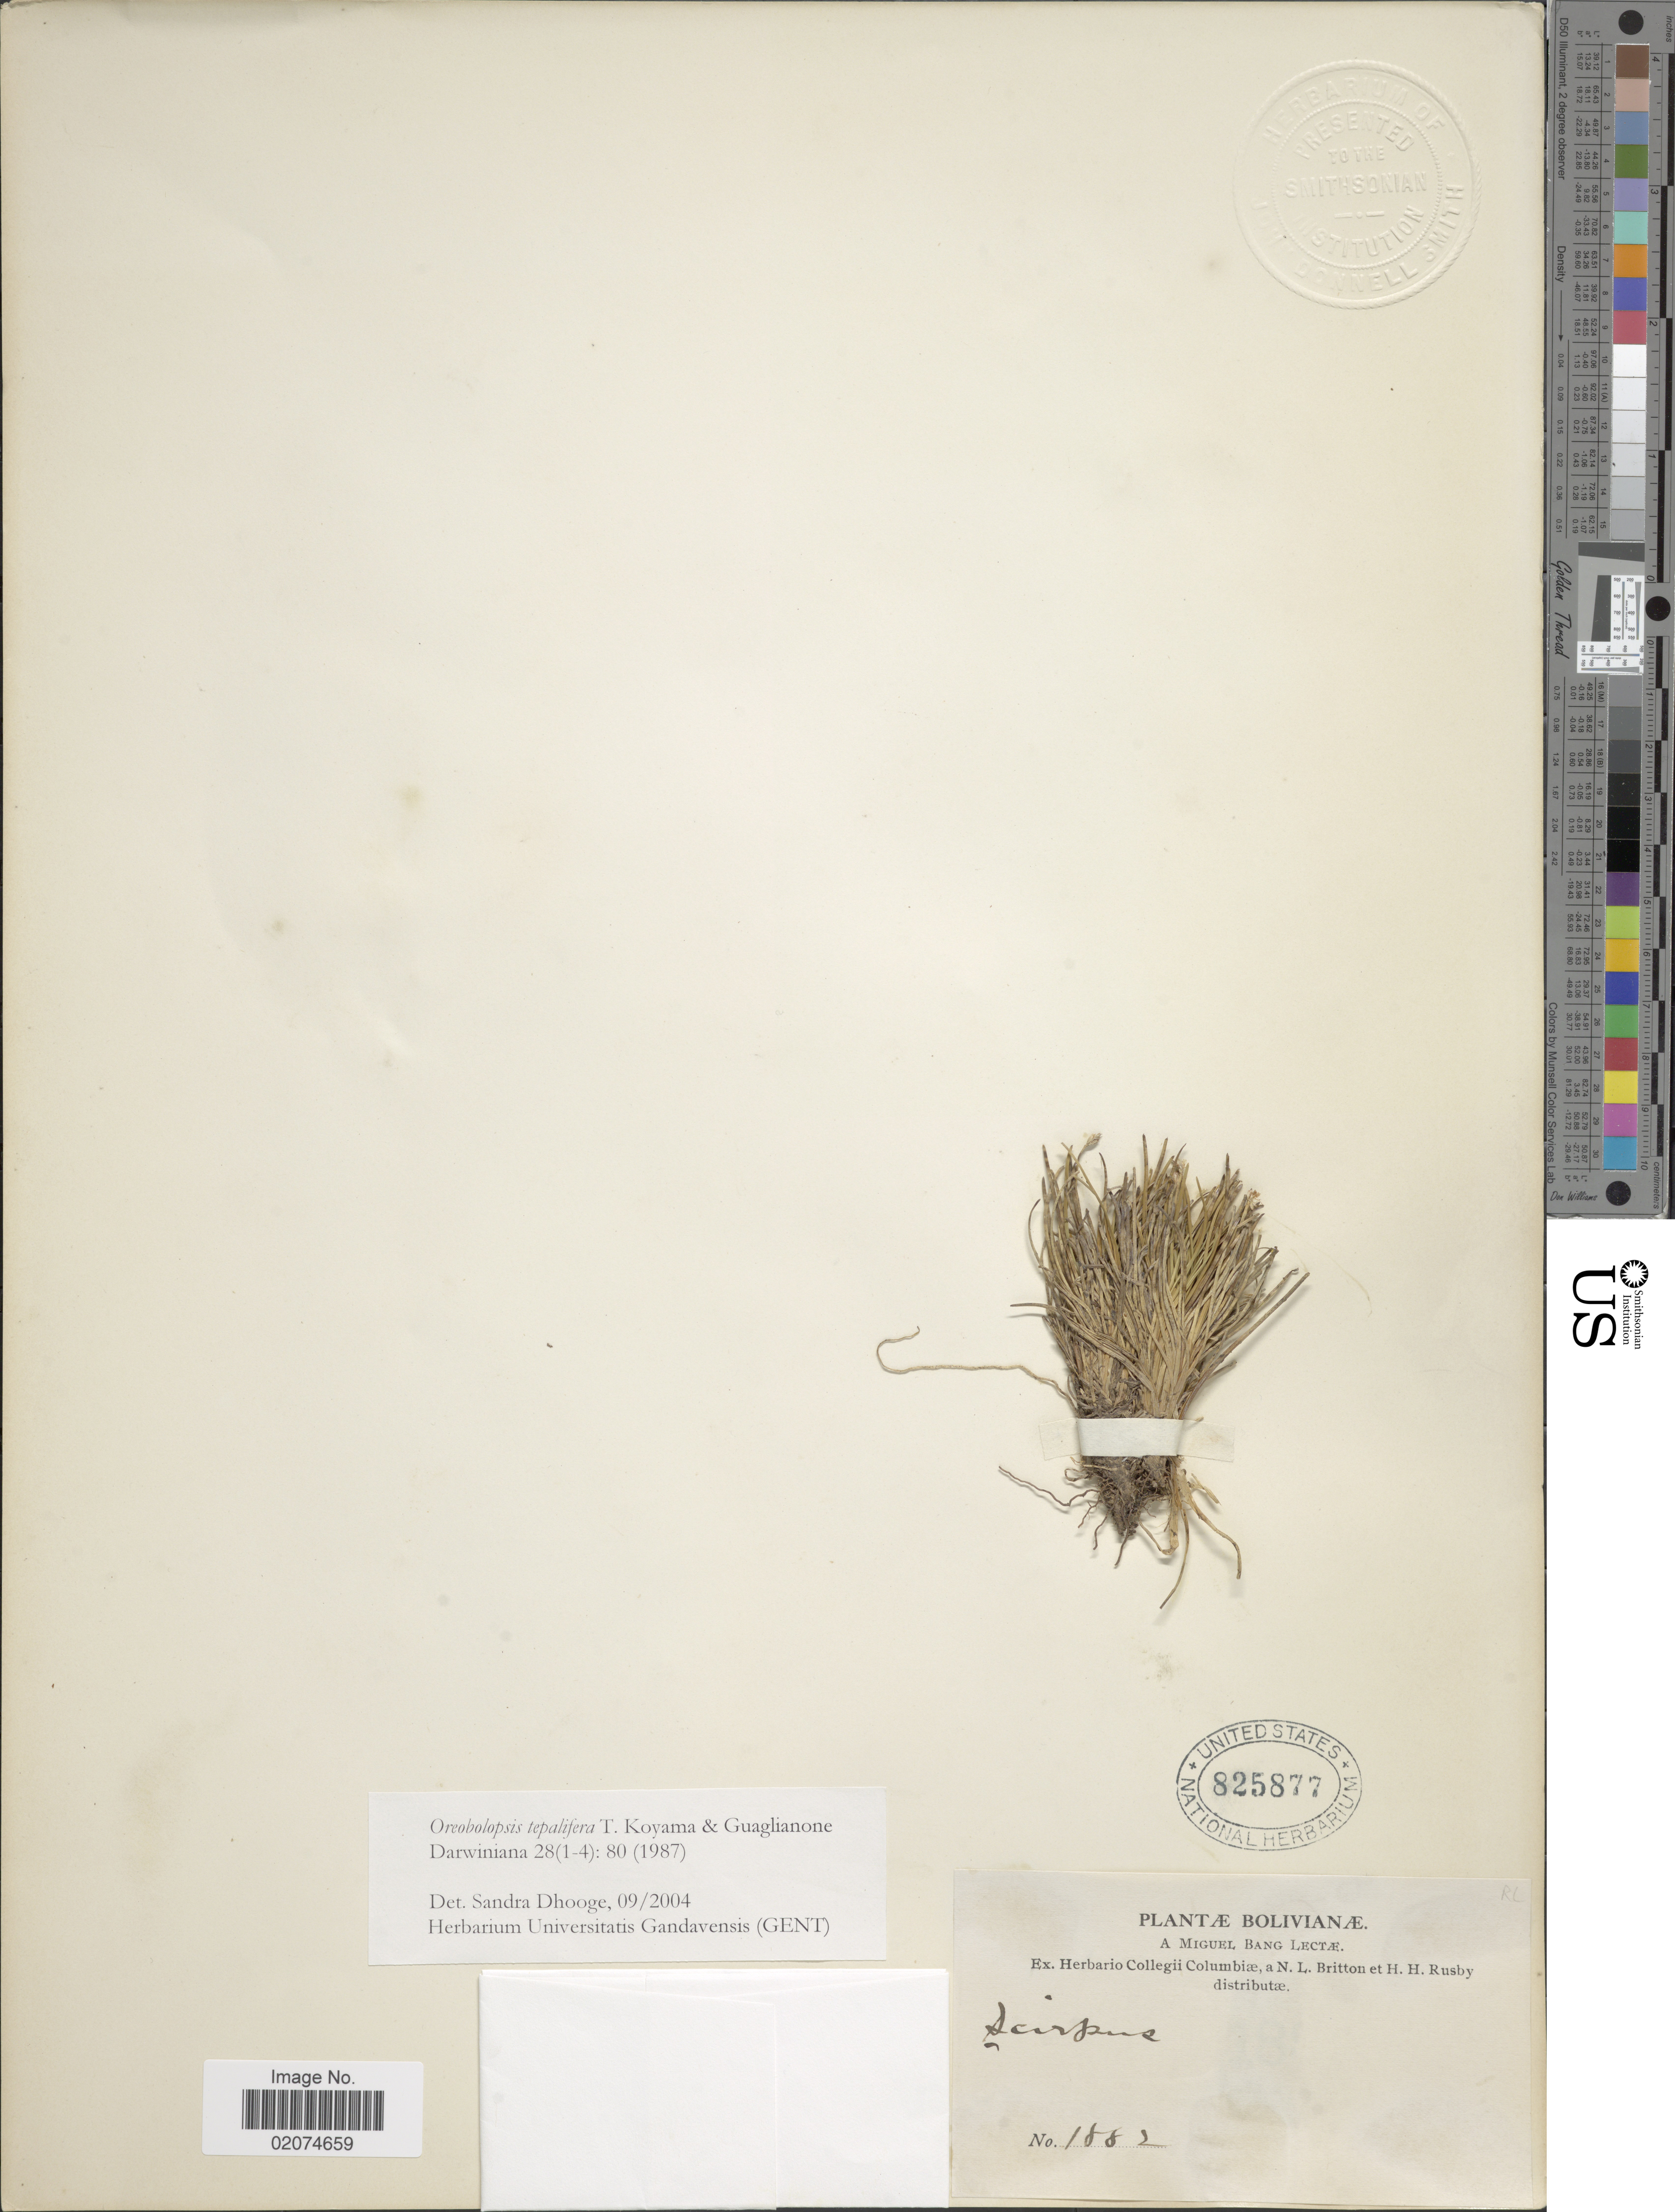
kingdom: Plantae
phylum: Tracheophyta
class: Liliopsida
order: Poales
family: Cyperaceae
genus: Trichophorum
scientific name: Trichophorum tepaliferum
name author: (T. Koyama & Guagl.) Lév-Bourret & J.R. Starr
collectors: M. Bang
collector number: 1882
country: Bolivia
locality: Bolivinae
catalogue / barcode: US 825877